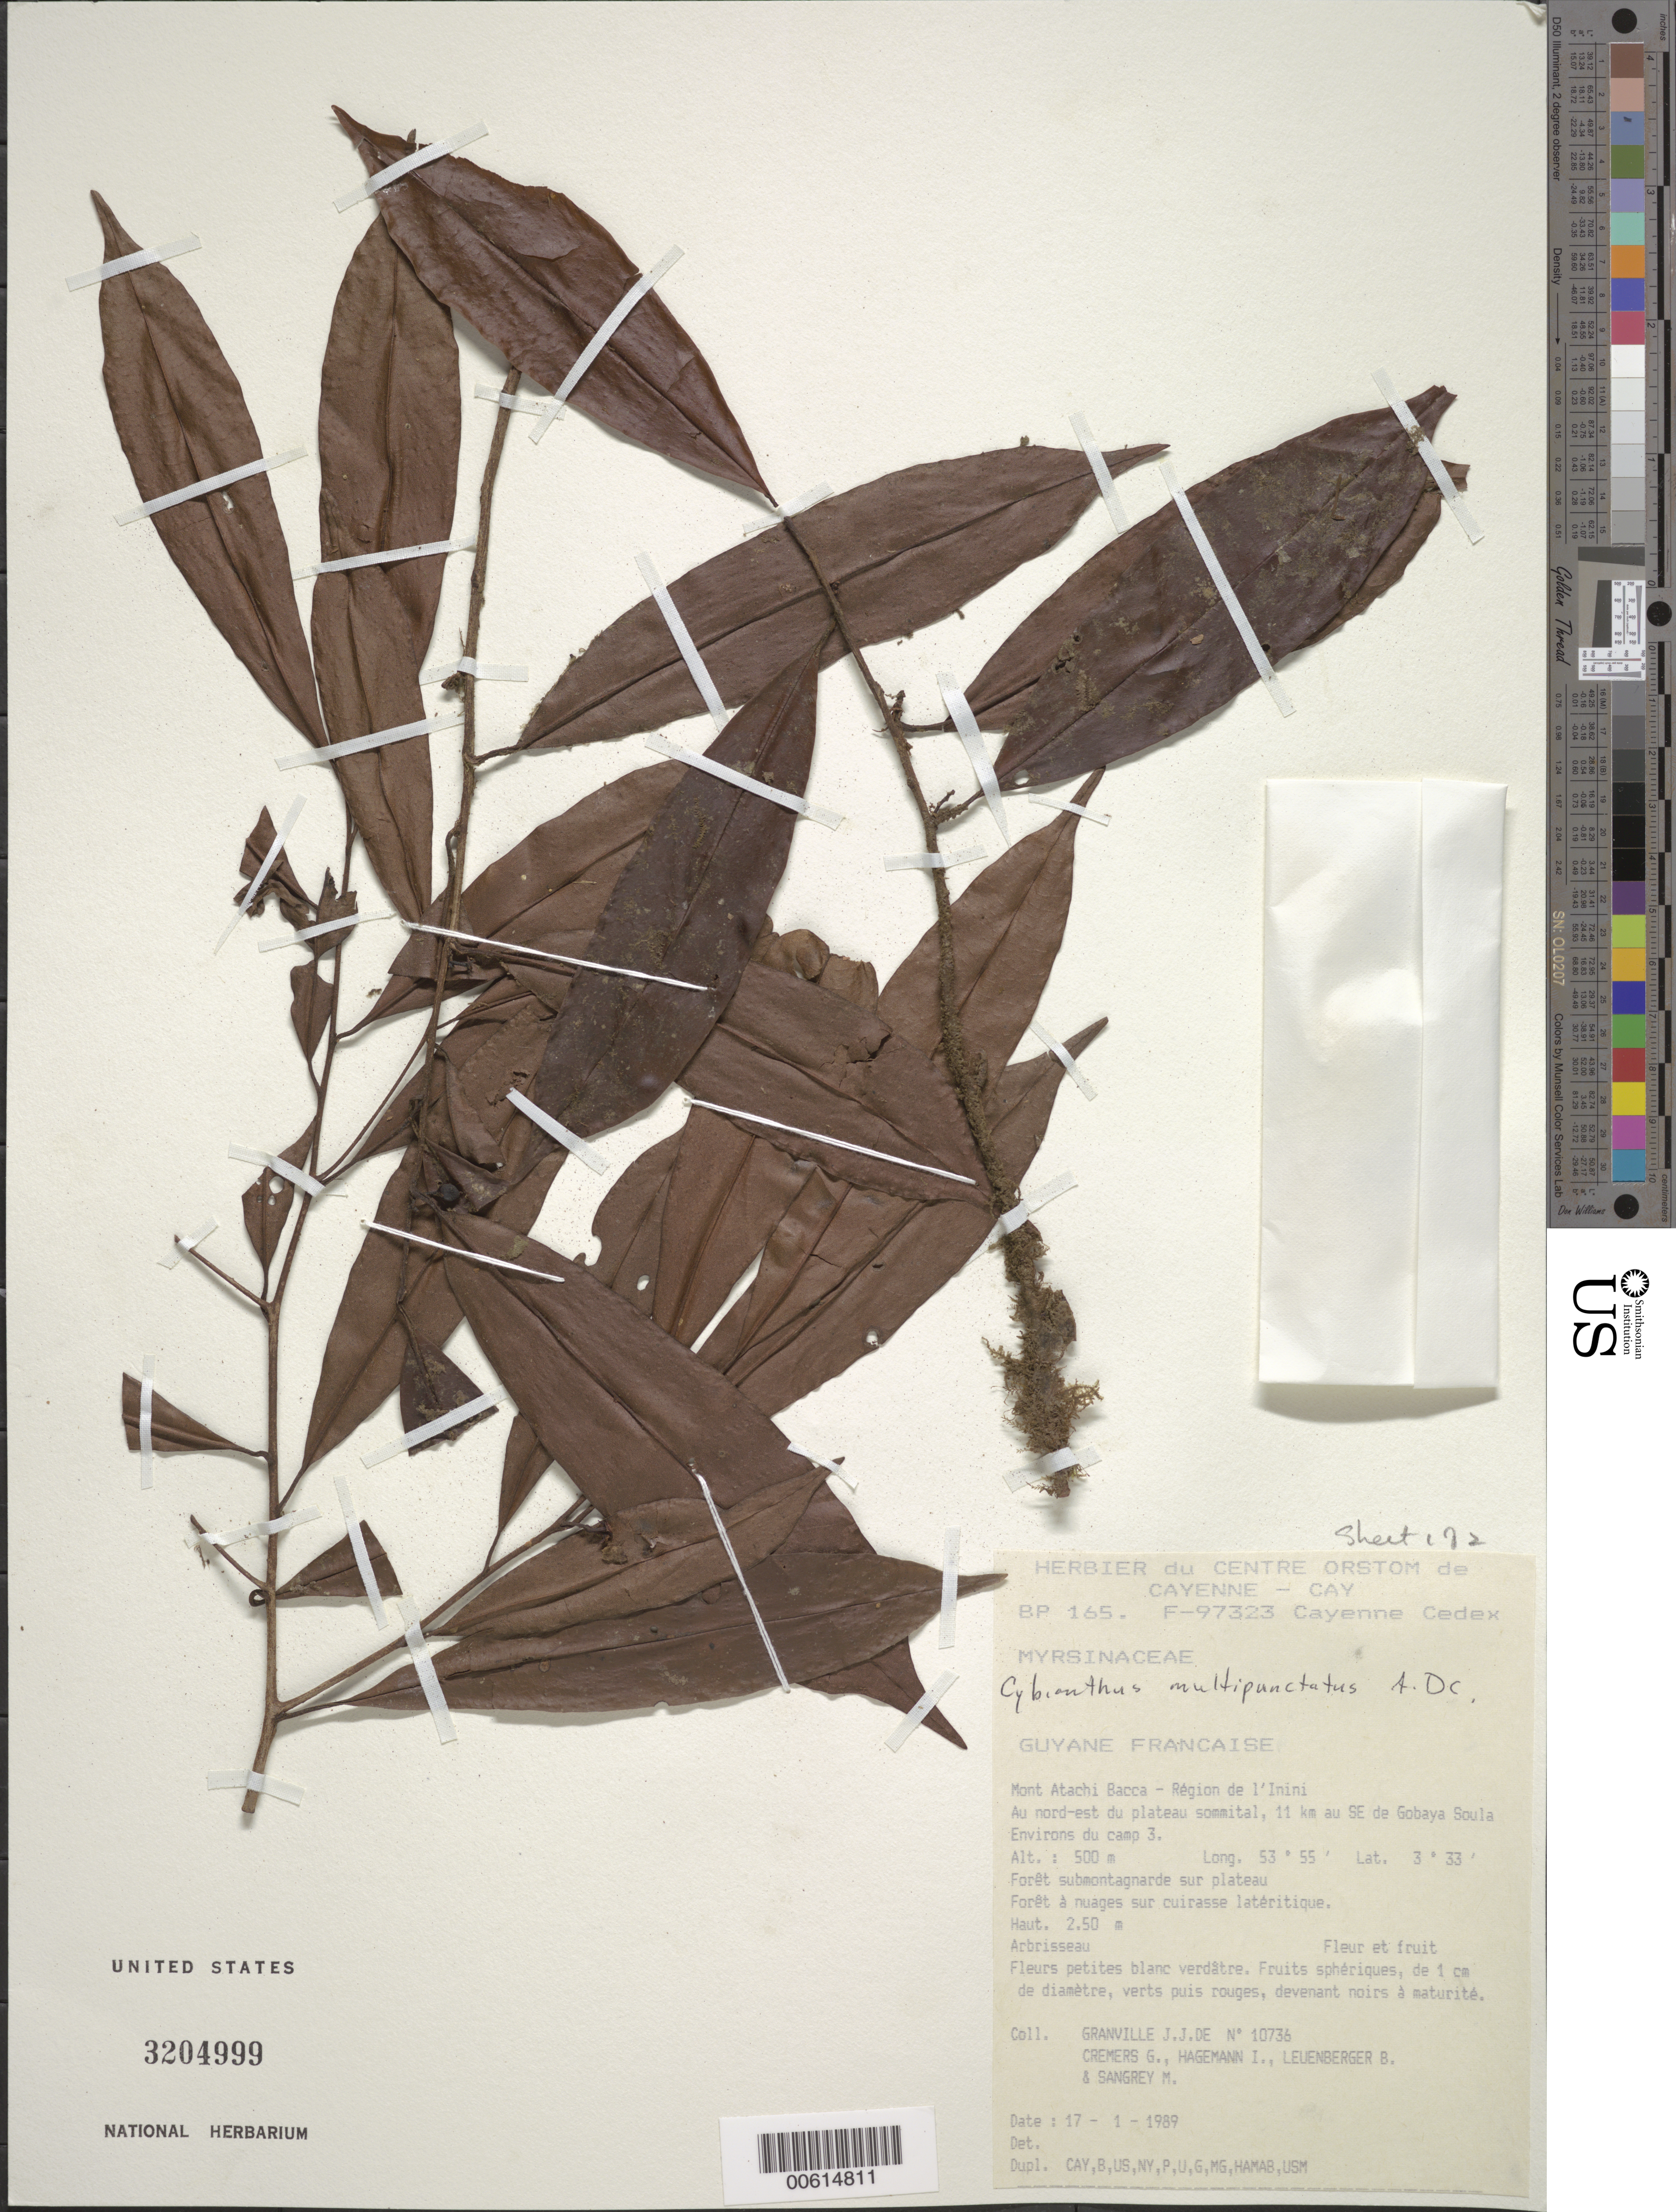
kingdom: Plantae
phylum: Tracheophyta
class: Magnoliopsida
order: Ericales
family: Primulaceae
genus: Cybianthus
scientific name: Cybianthus multipunctatus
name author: A. DC.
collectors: J.-J. de Granville, G. Cremers, J. Hagemann, B. E. Leuenberger & M. S. Sangrey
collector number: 10736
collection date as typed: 17-Jan-89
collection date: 1989-01-17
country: French Guiana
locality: Mont Atachi Bacca, région de l'Inini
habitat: Forêt submontagnarde sur plateau; forêt a nuages sur cuirasse latéritique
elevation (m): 500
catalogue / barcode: US 3204999